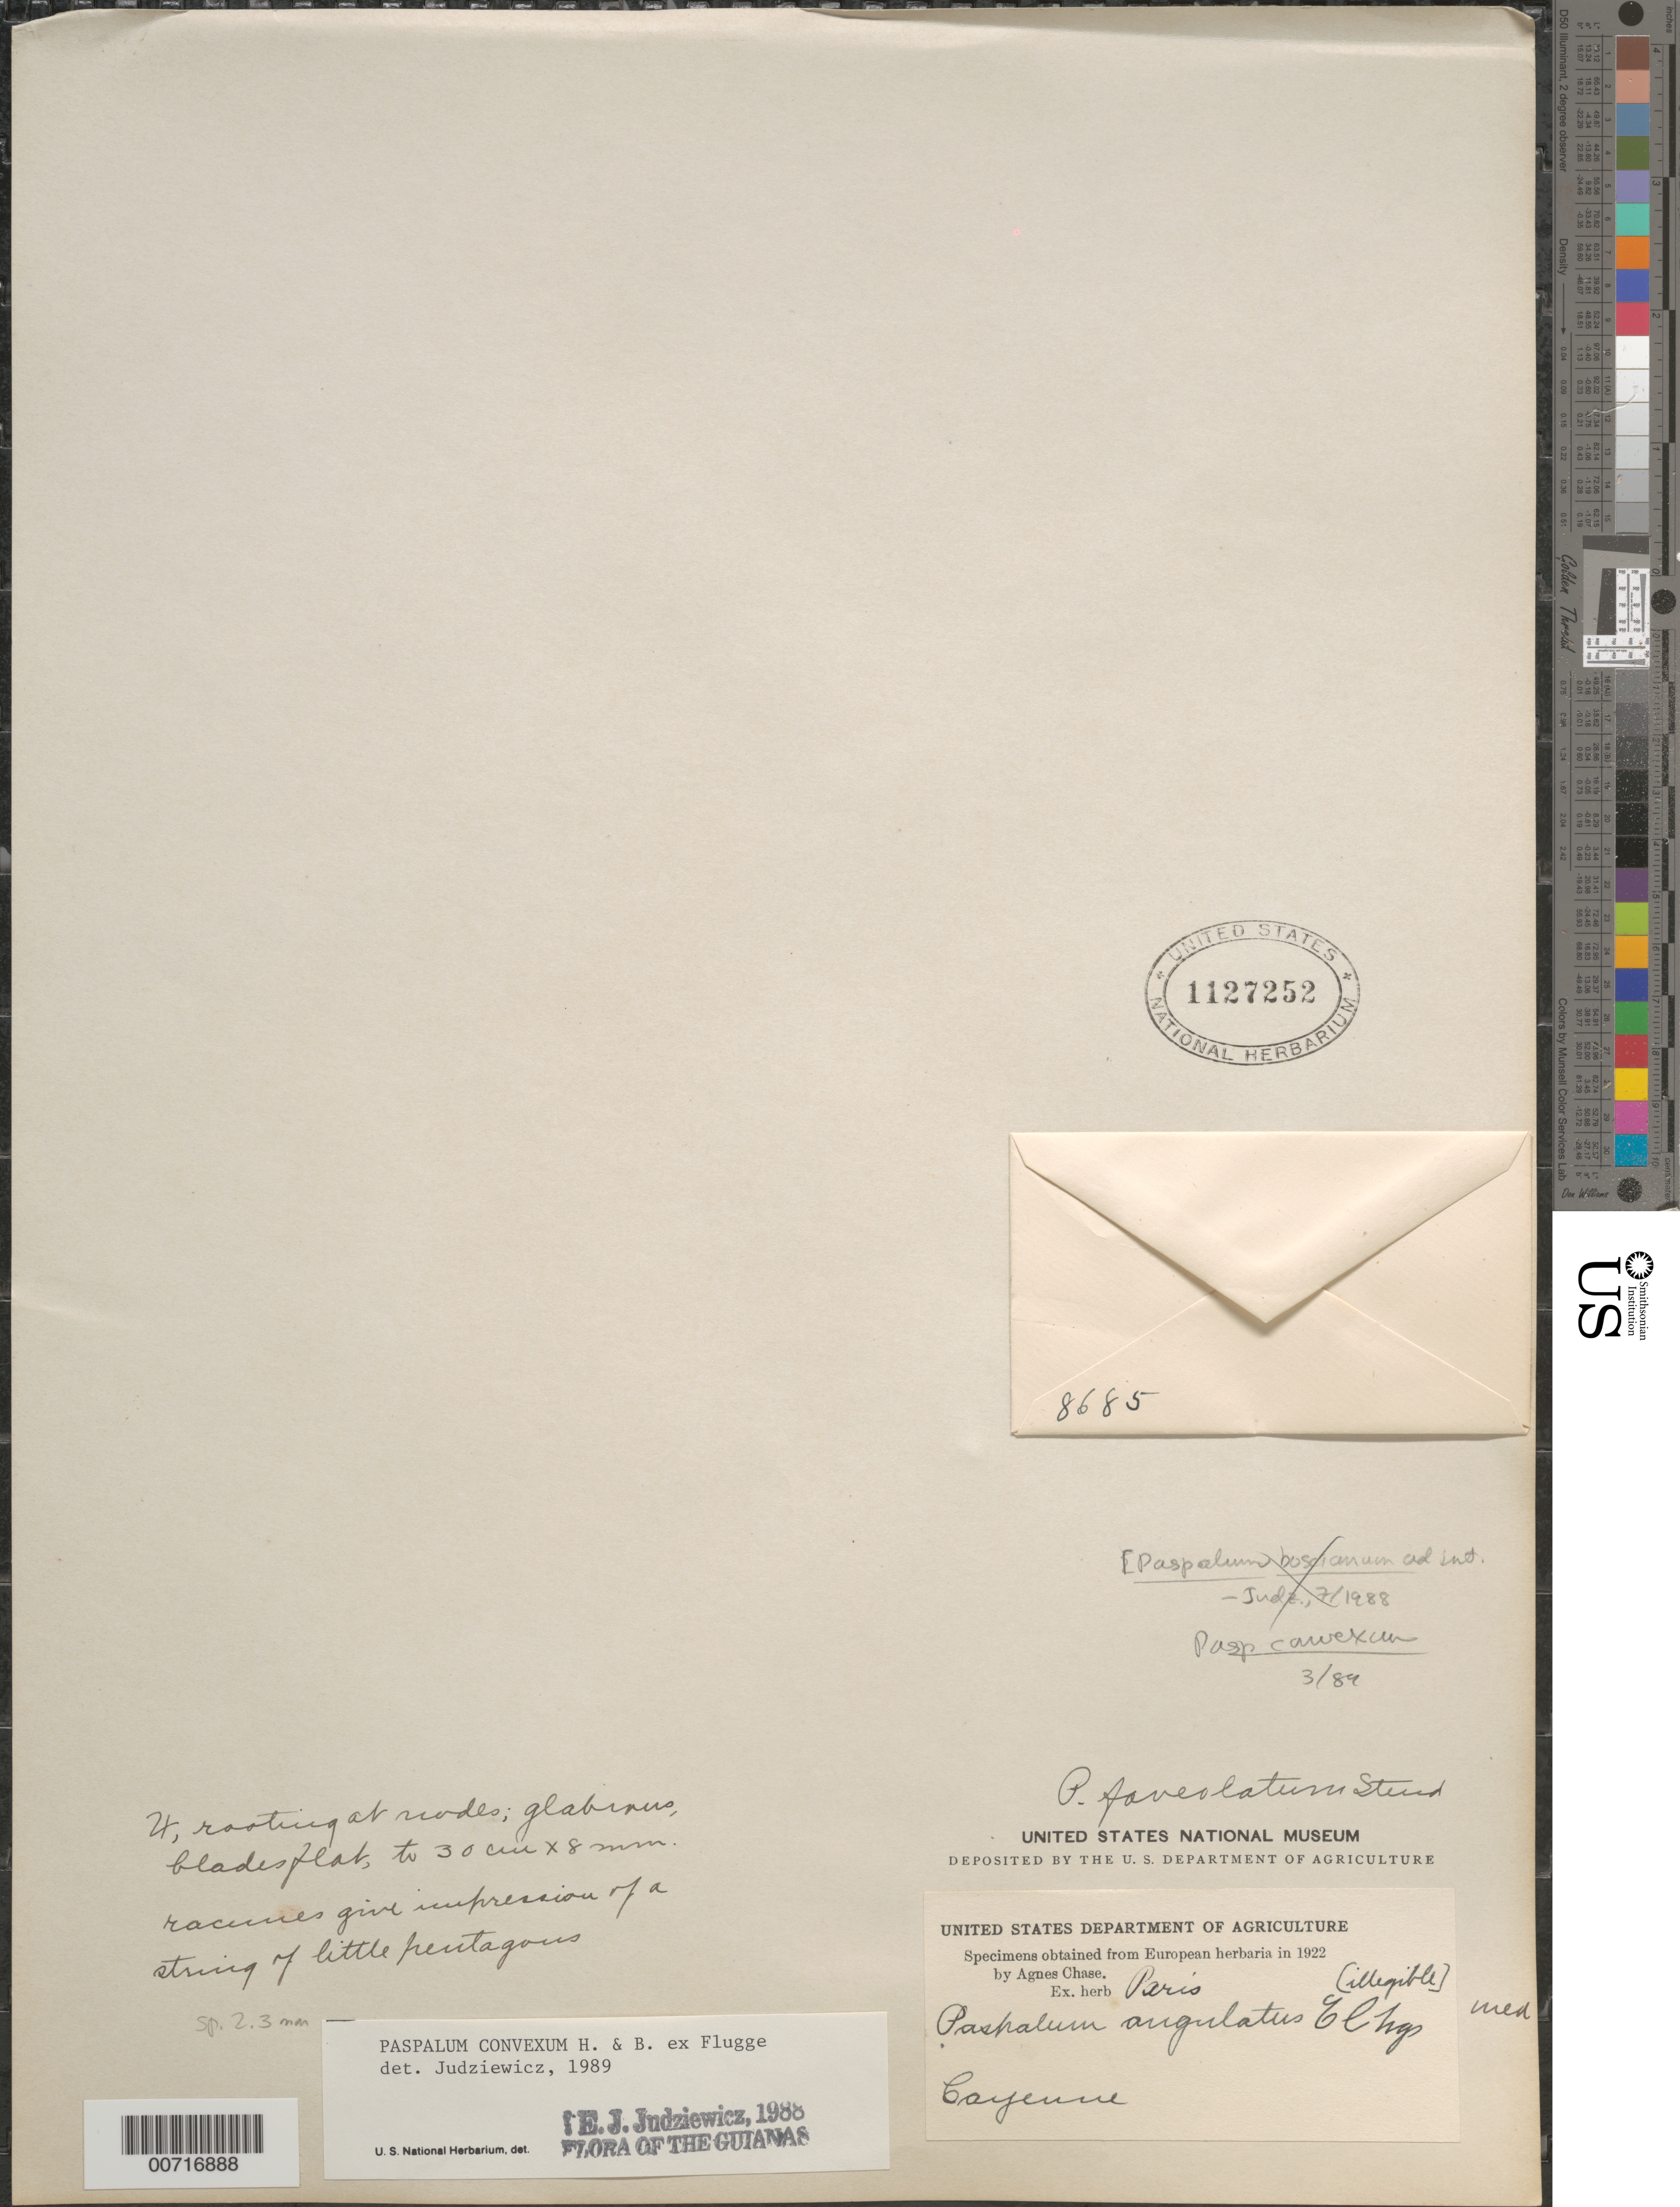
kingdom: Plantae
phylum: Tracheophyta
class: Liliopsida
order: Poales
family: Poaceae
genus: Paspalum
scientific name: Paspalum convexum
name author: Humb. & Bonpl. ex Flüggé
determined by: Judziewicz, E. J.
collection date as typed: s.d.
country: French Guiana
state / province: Cayenne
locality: Cayenne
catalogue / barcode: US 1127252